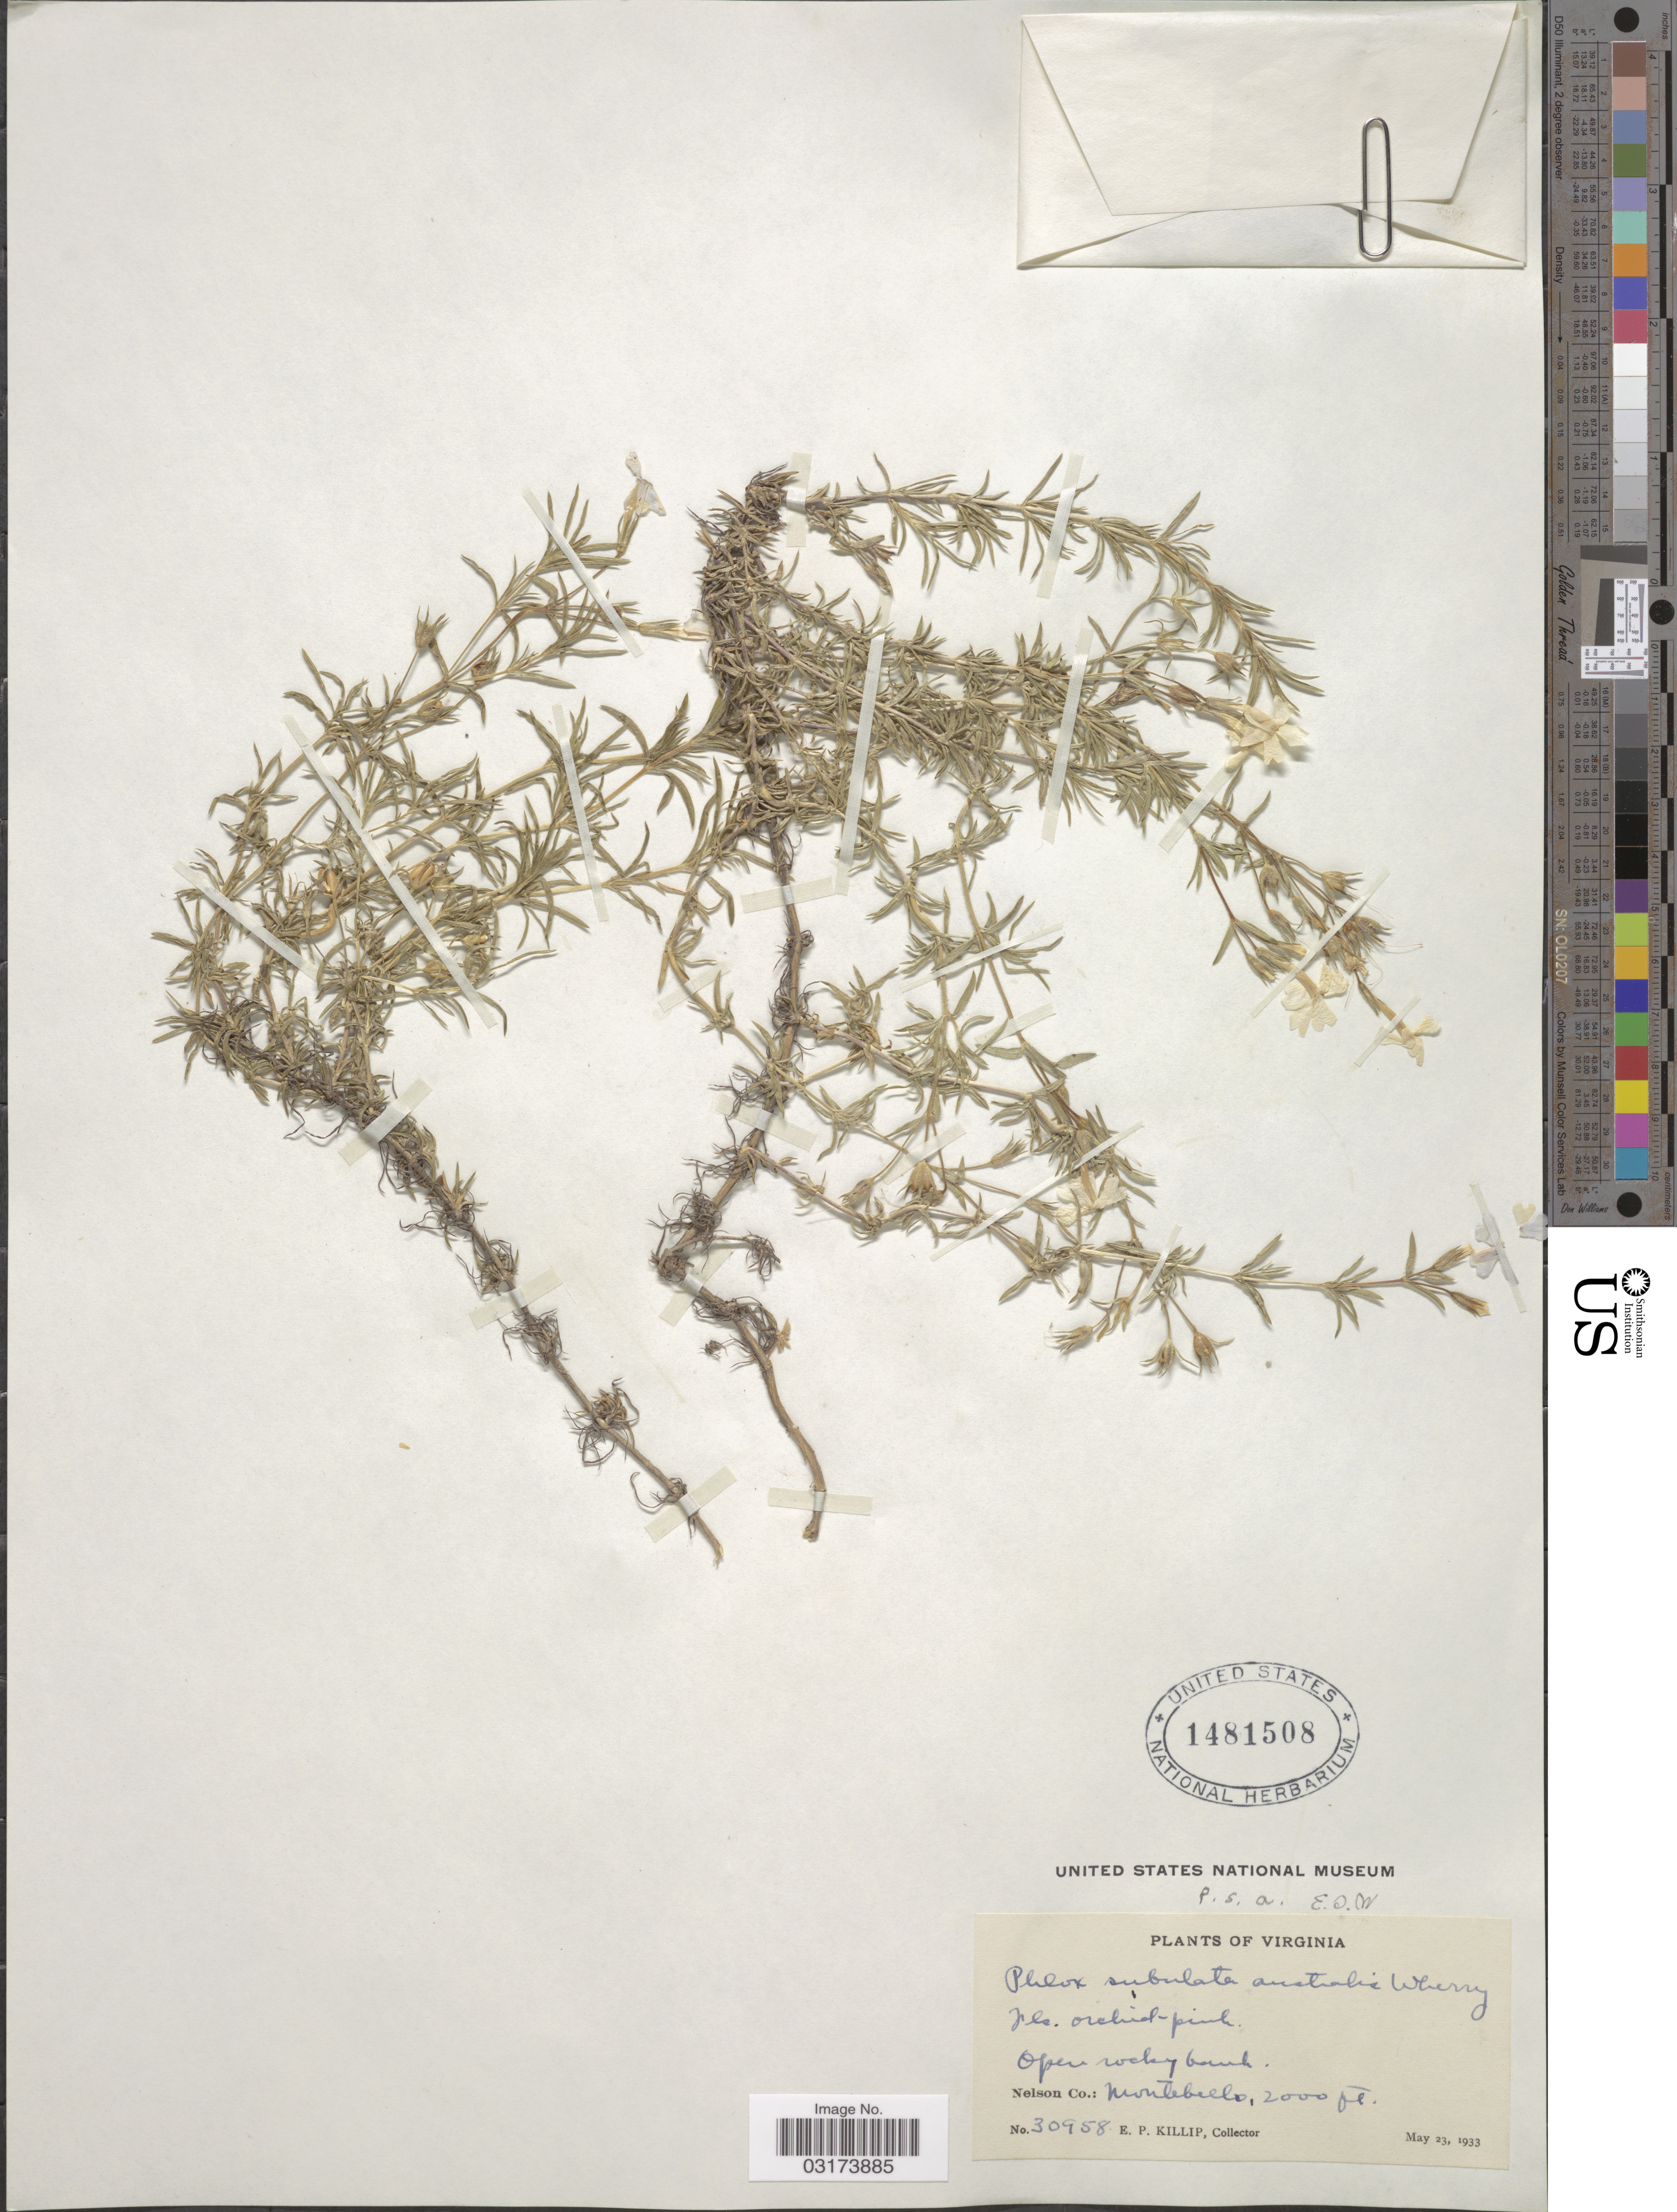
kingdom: Plantae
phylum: Tracheophyta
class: Magnoliopsida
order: Ericales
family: Polemoniaceae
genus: Phlox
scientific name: Phlox subulata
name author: L.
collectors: E. P. Killip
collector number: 30958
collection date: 1933-05-23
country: United States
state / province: Virginia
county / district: Nelson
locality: Open rocky brush. Nelson Co.: Montebello.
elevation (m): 610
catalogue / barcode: US 1481508